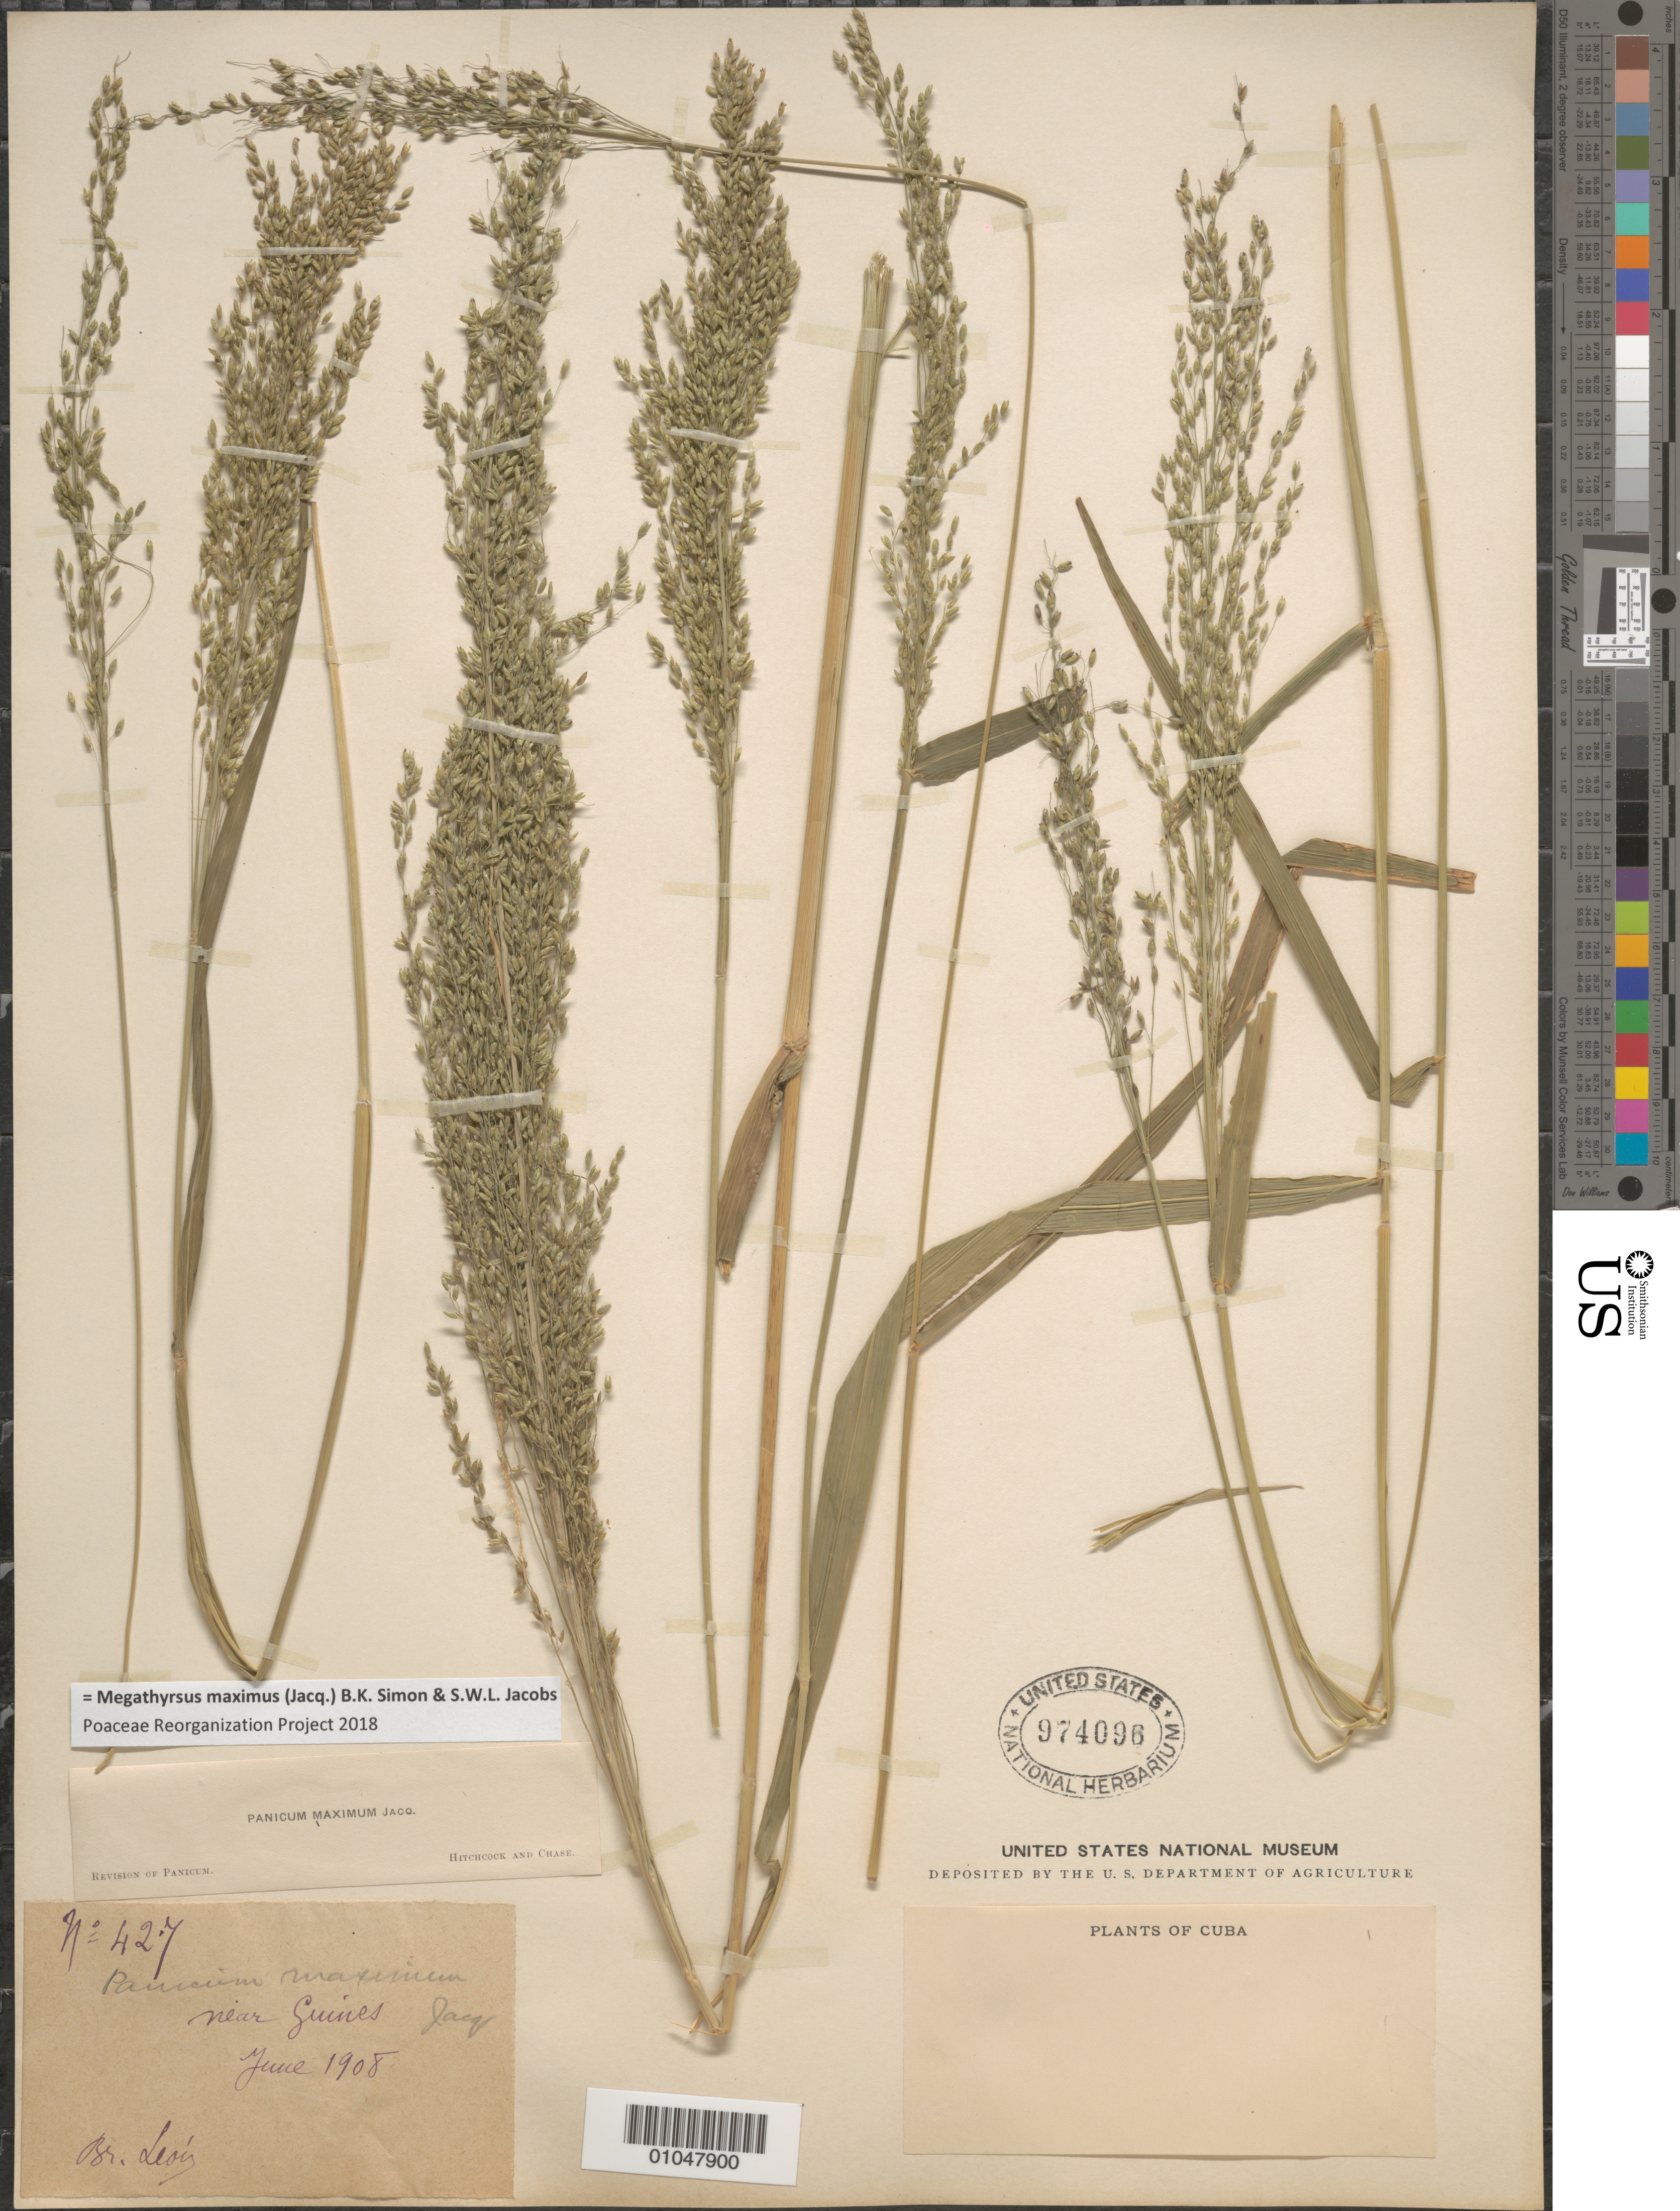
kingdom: Plantae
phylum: Tracheophyta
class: Liliopsida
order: Poales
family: Poaceae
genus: Panicum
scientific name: Panicum maximum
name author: Jacq.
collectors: Bro. León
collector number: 427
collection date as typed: Jun 1908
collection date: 1908-06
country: Cuba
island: Cuba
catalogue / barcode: US 974096